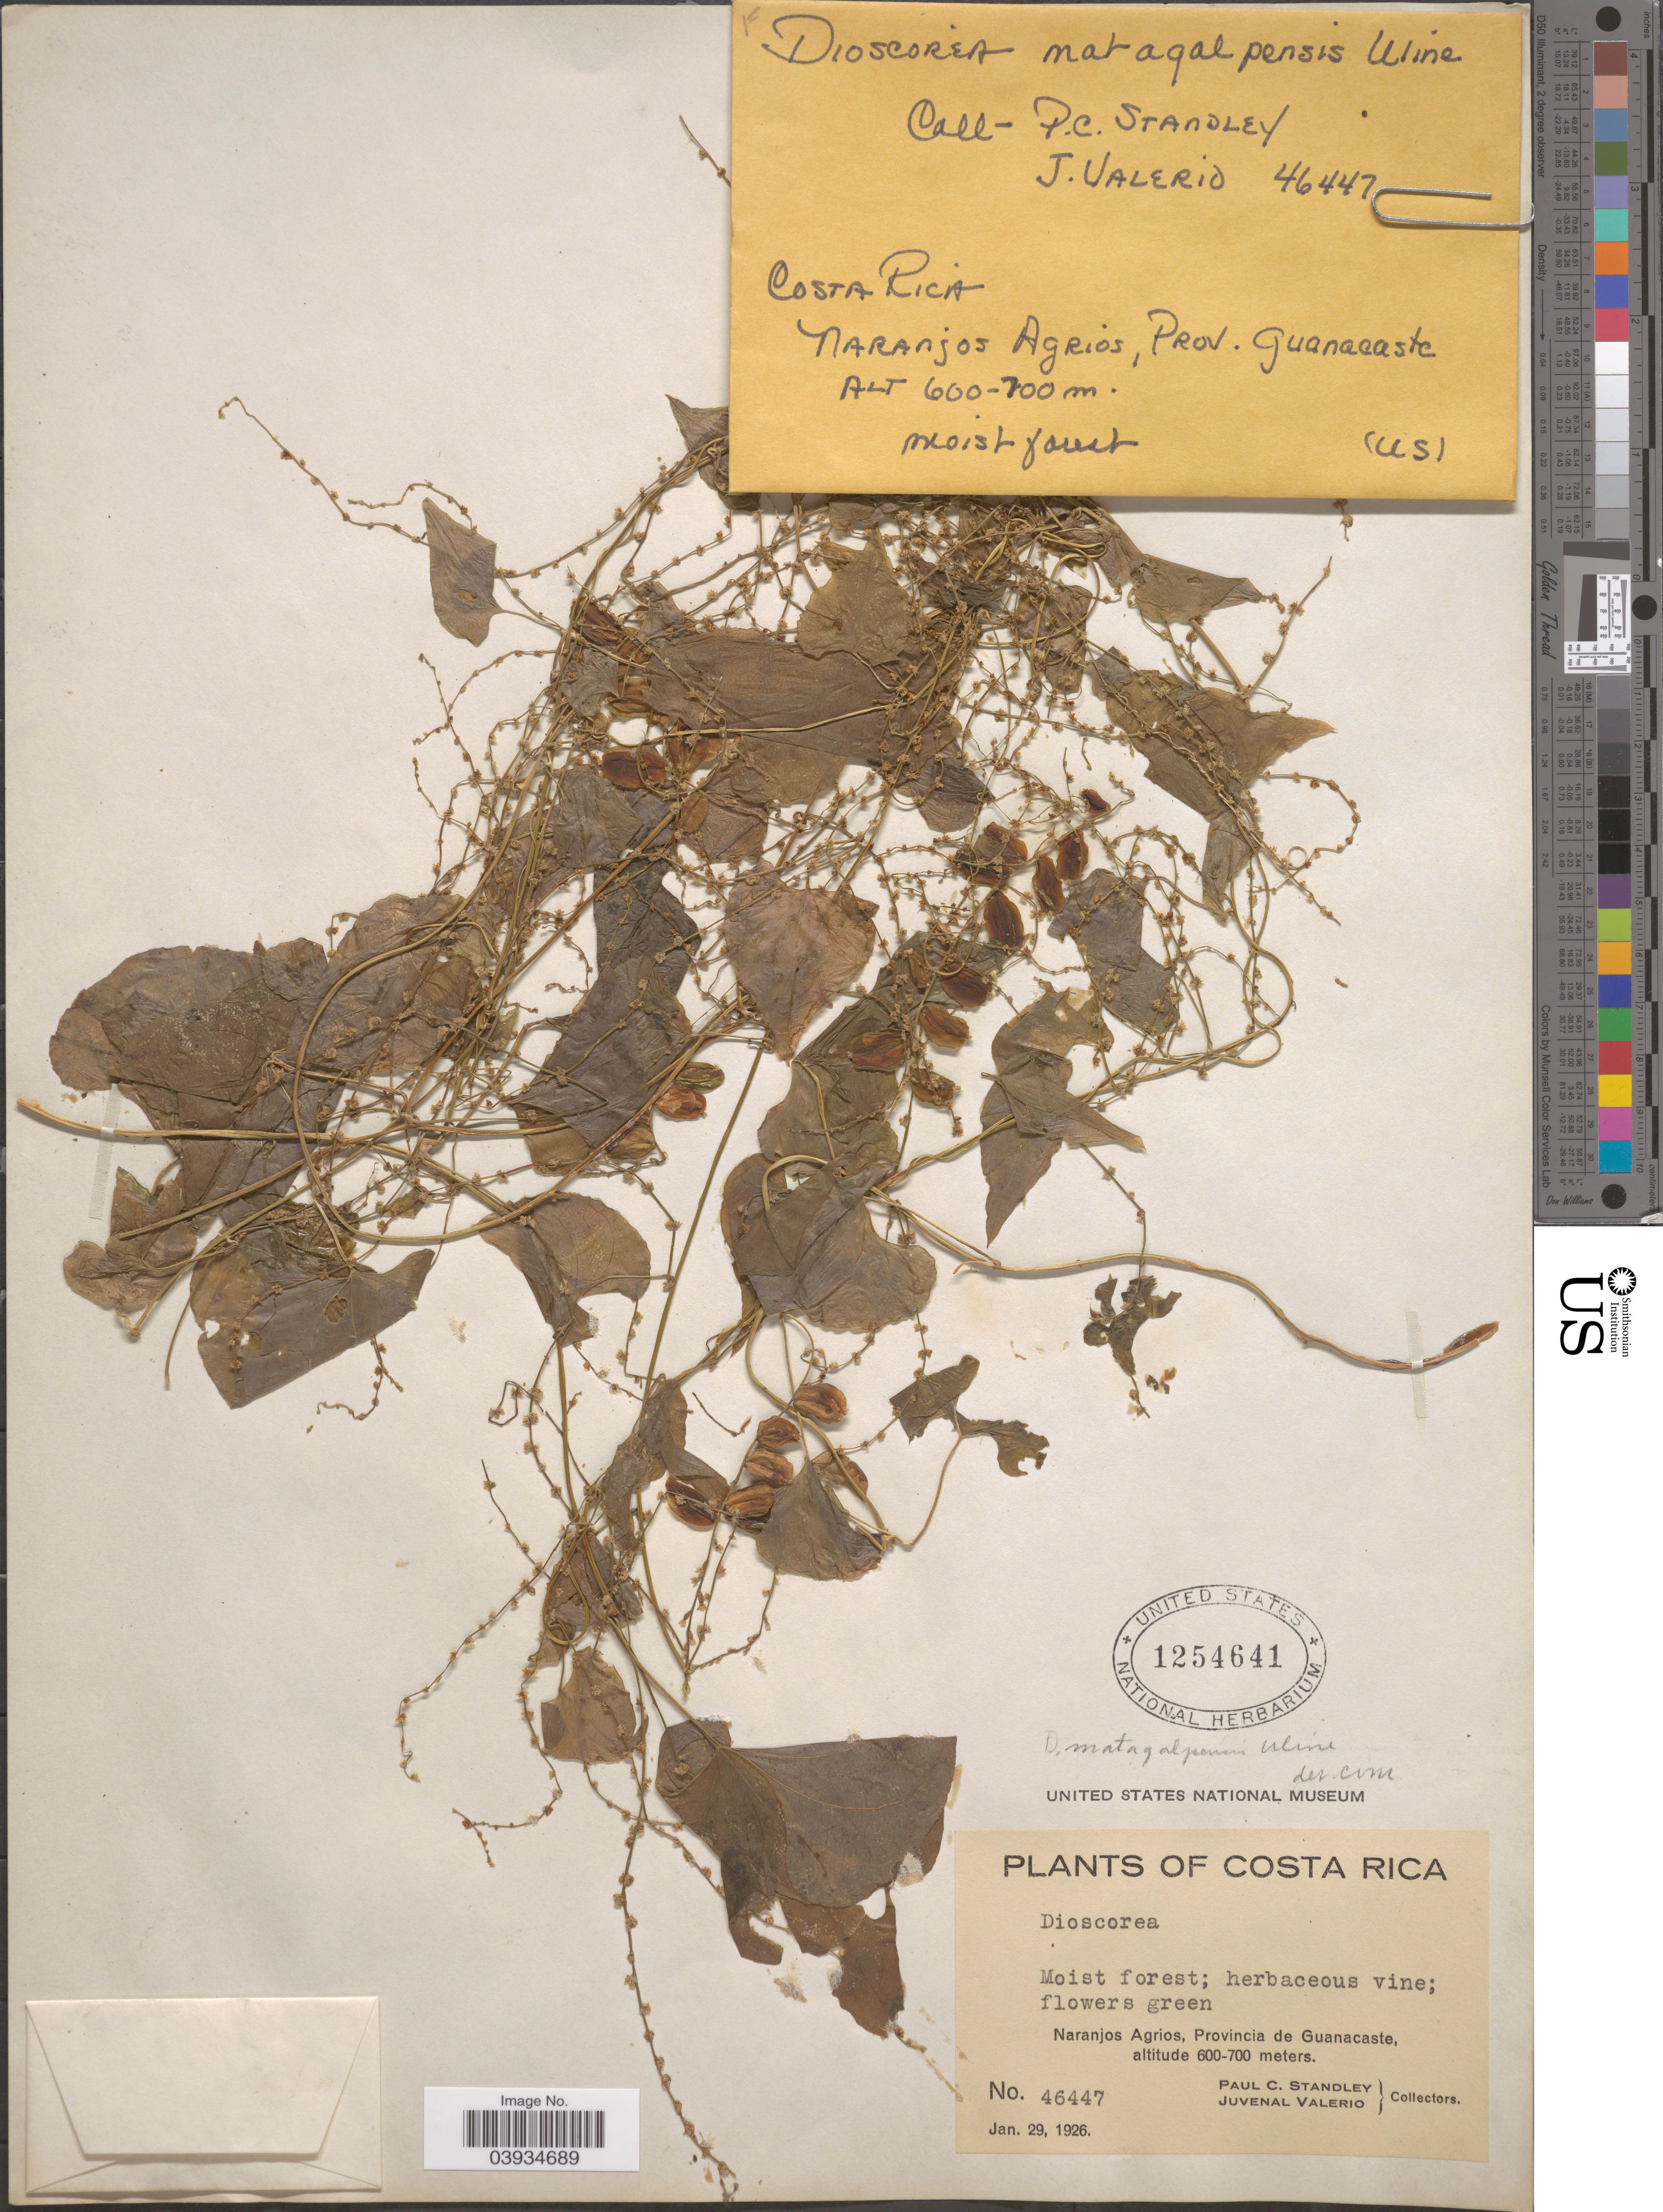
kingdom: Plantae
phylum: Tracheophyta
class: Liliopsida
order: Dioscoreales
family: Dioscoreaceae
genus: Dioscorea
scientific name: Dioscorea matagalpensis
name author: Uline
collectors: P. C. Standley & J. Valerio R.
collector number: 46447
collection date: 1926-01-29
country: Costa Rica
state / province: Guanacaste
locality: Naranjos Agrios.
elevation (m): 600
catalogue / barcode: US 1254641